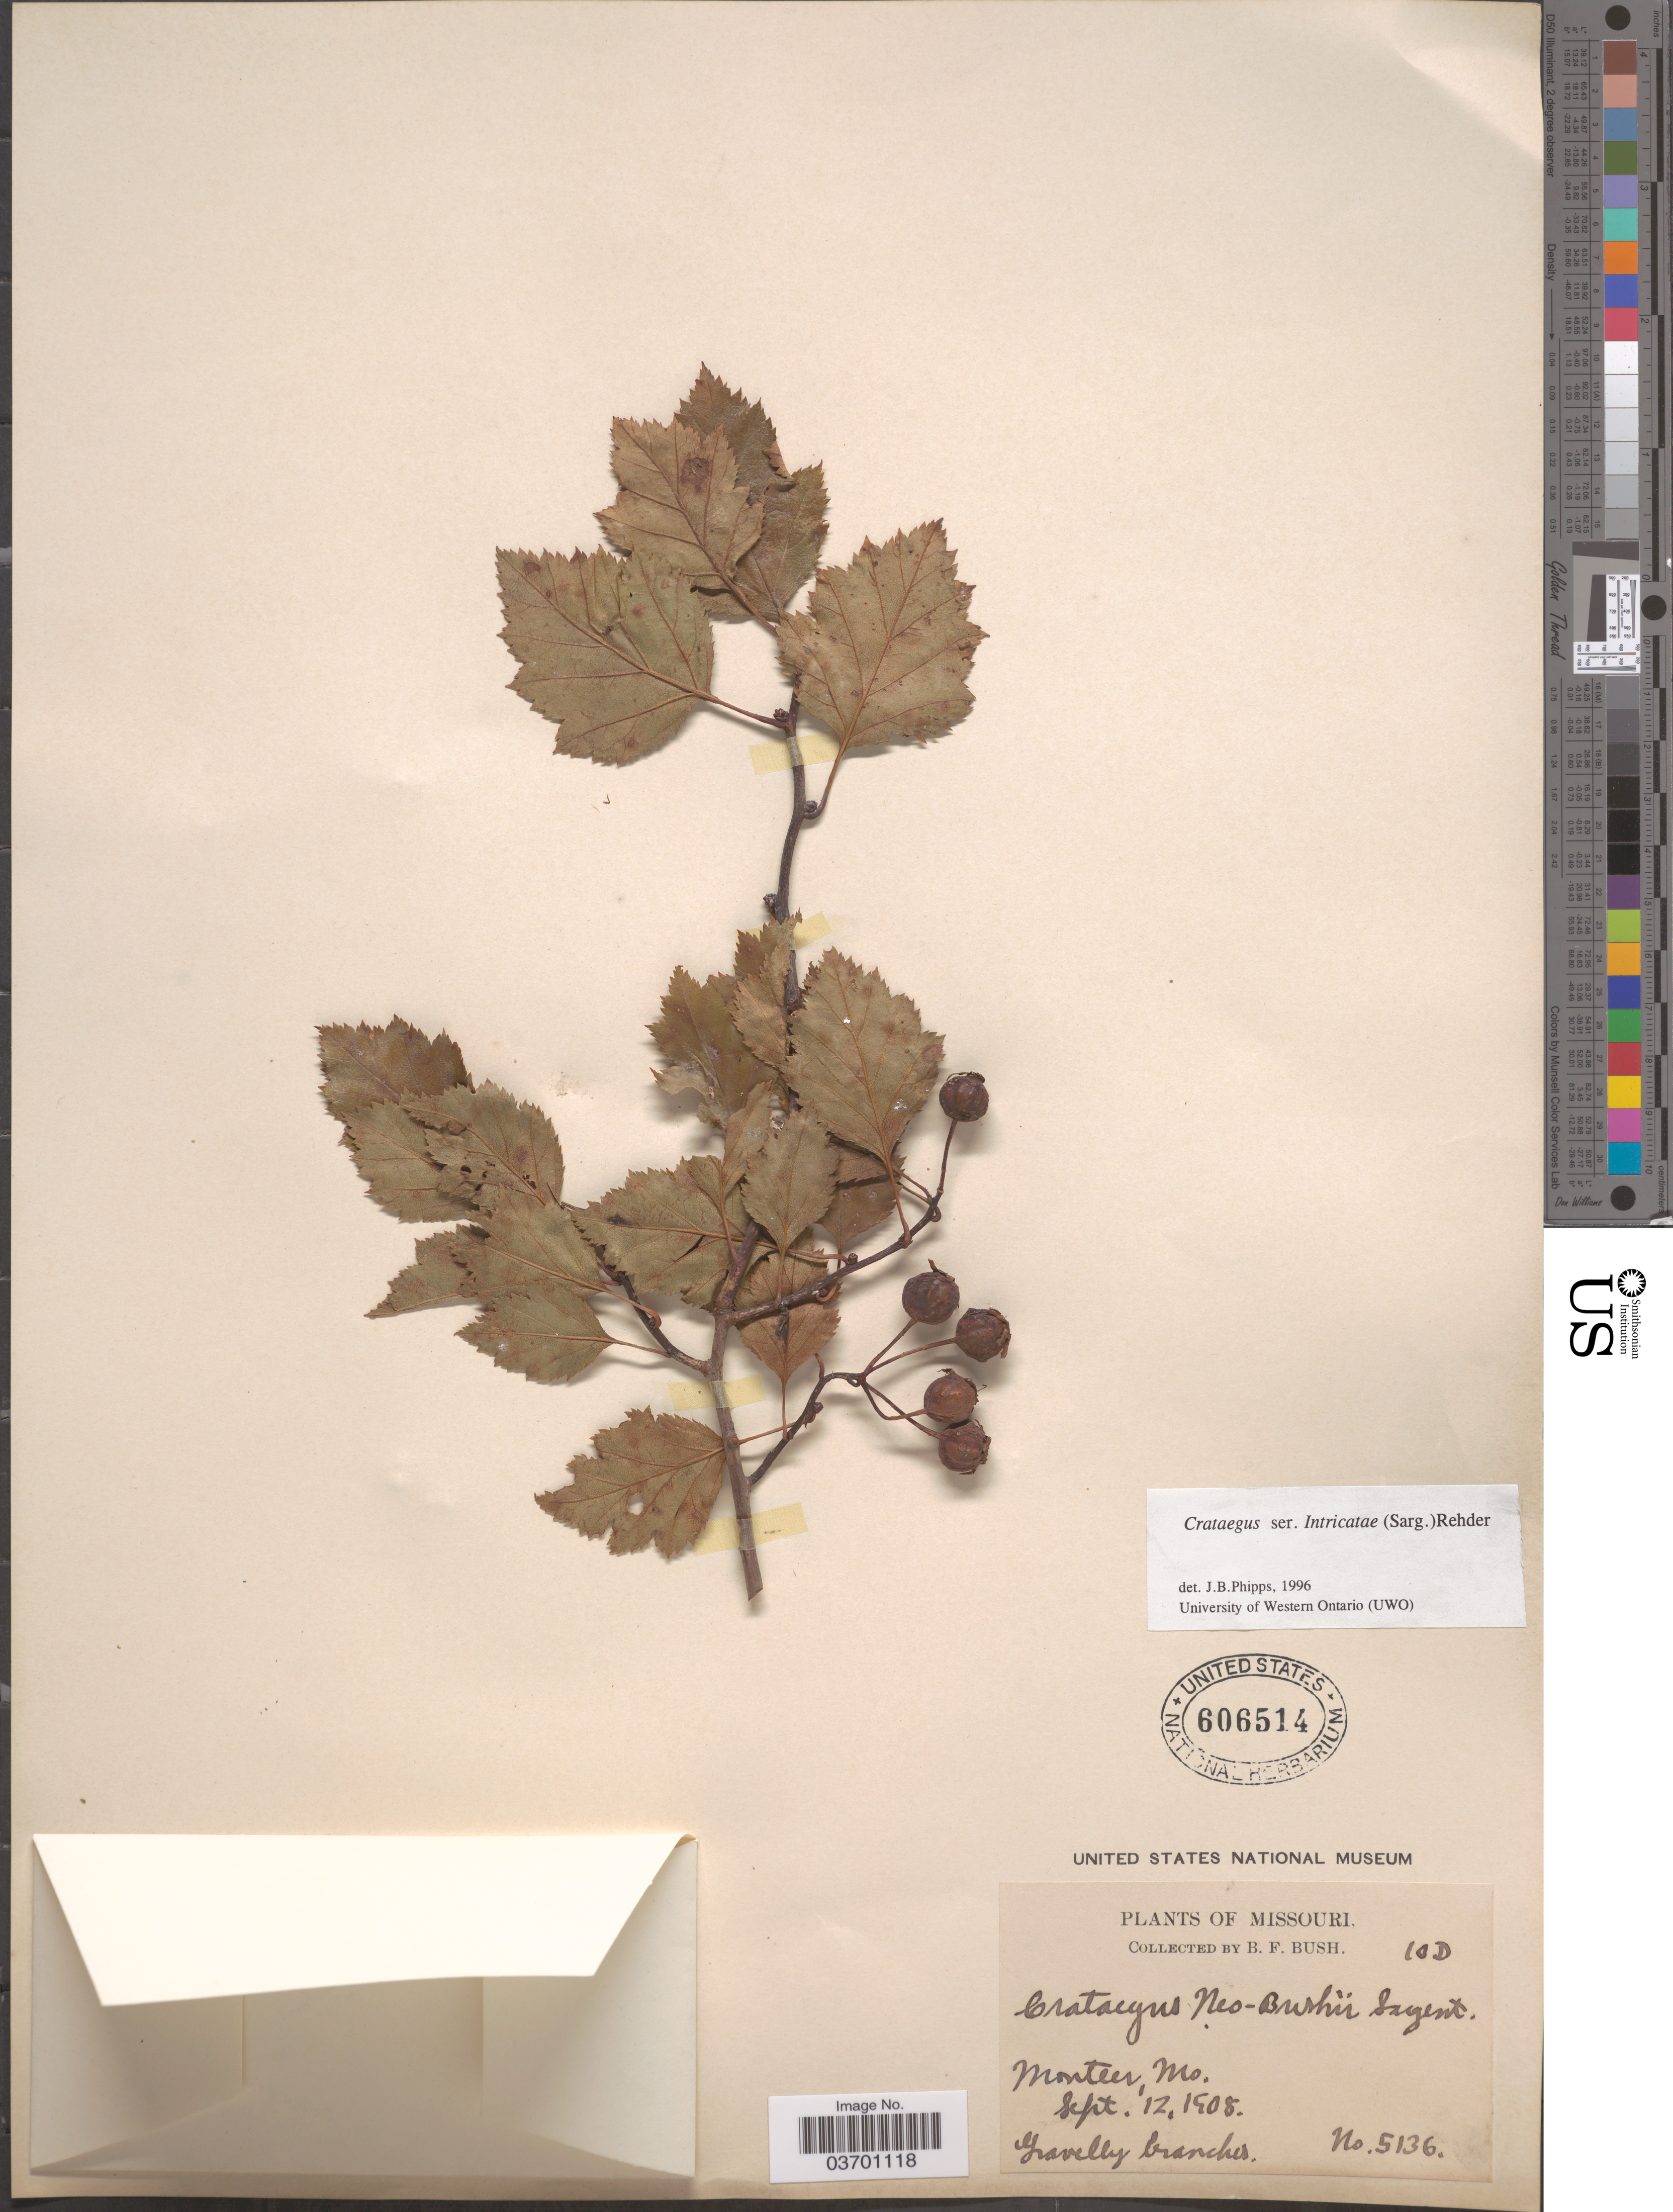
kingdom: Plantae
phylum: Tracheophyta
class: Magnoliopsida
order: Rosales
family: Rosaceae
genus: Crataegus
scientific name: Crataegus neobushii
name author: Sarg.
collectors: B. F. Bush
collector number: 5136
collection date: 1908-09-12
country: United States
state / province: Missouri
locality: Monteer.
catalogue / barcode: US 606514